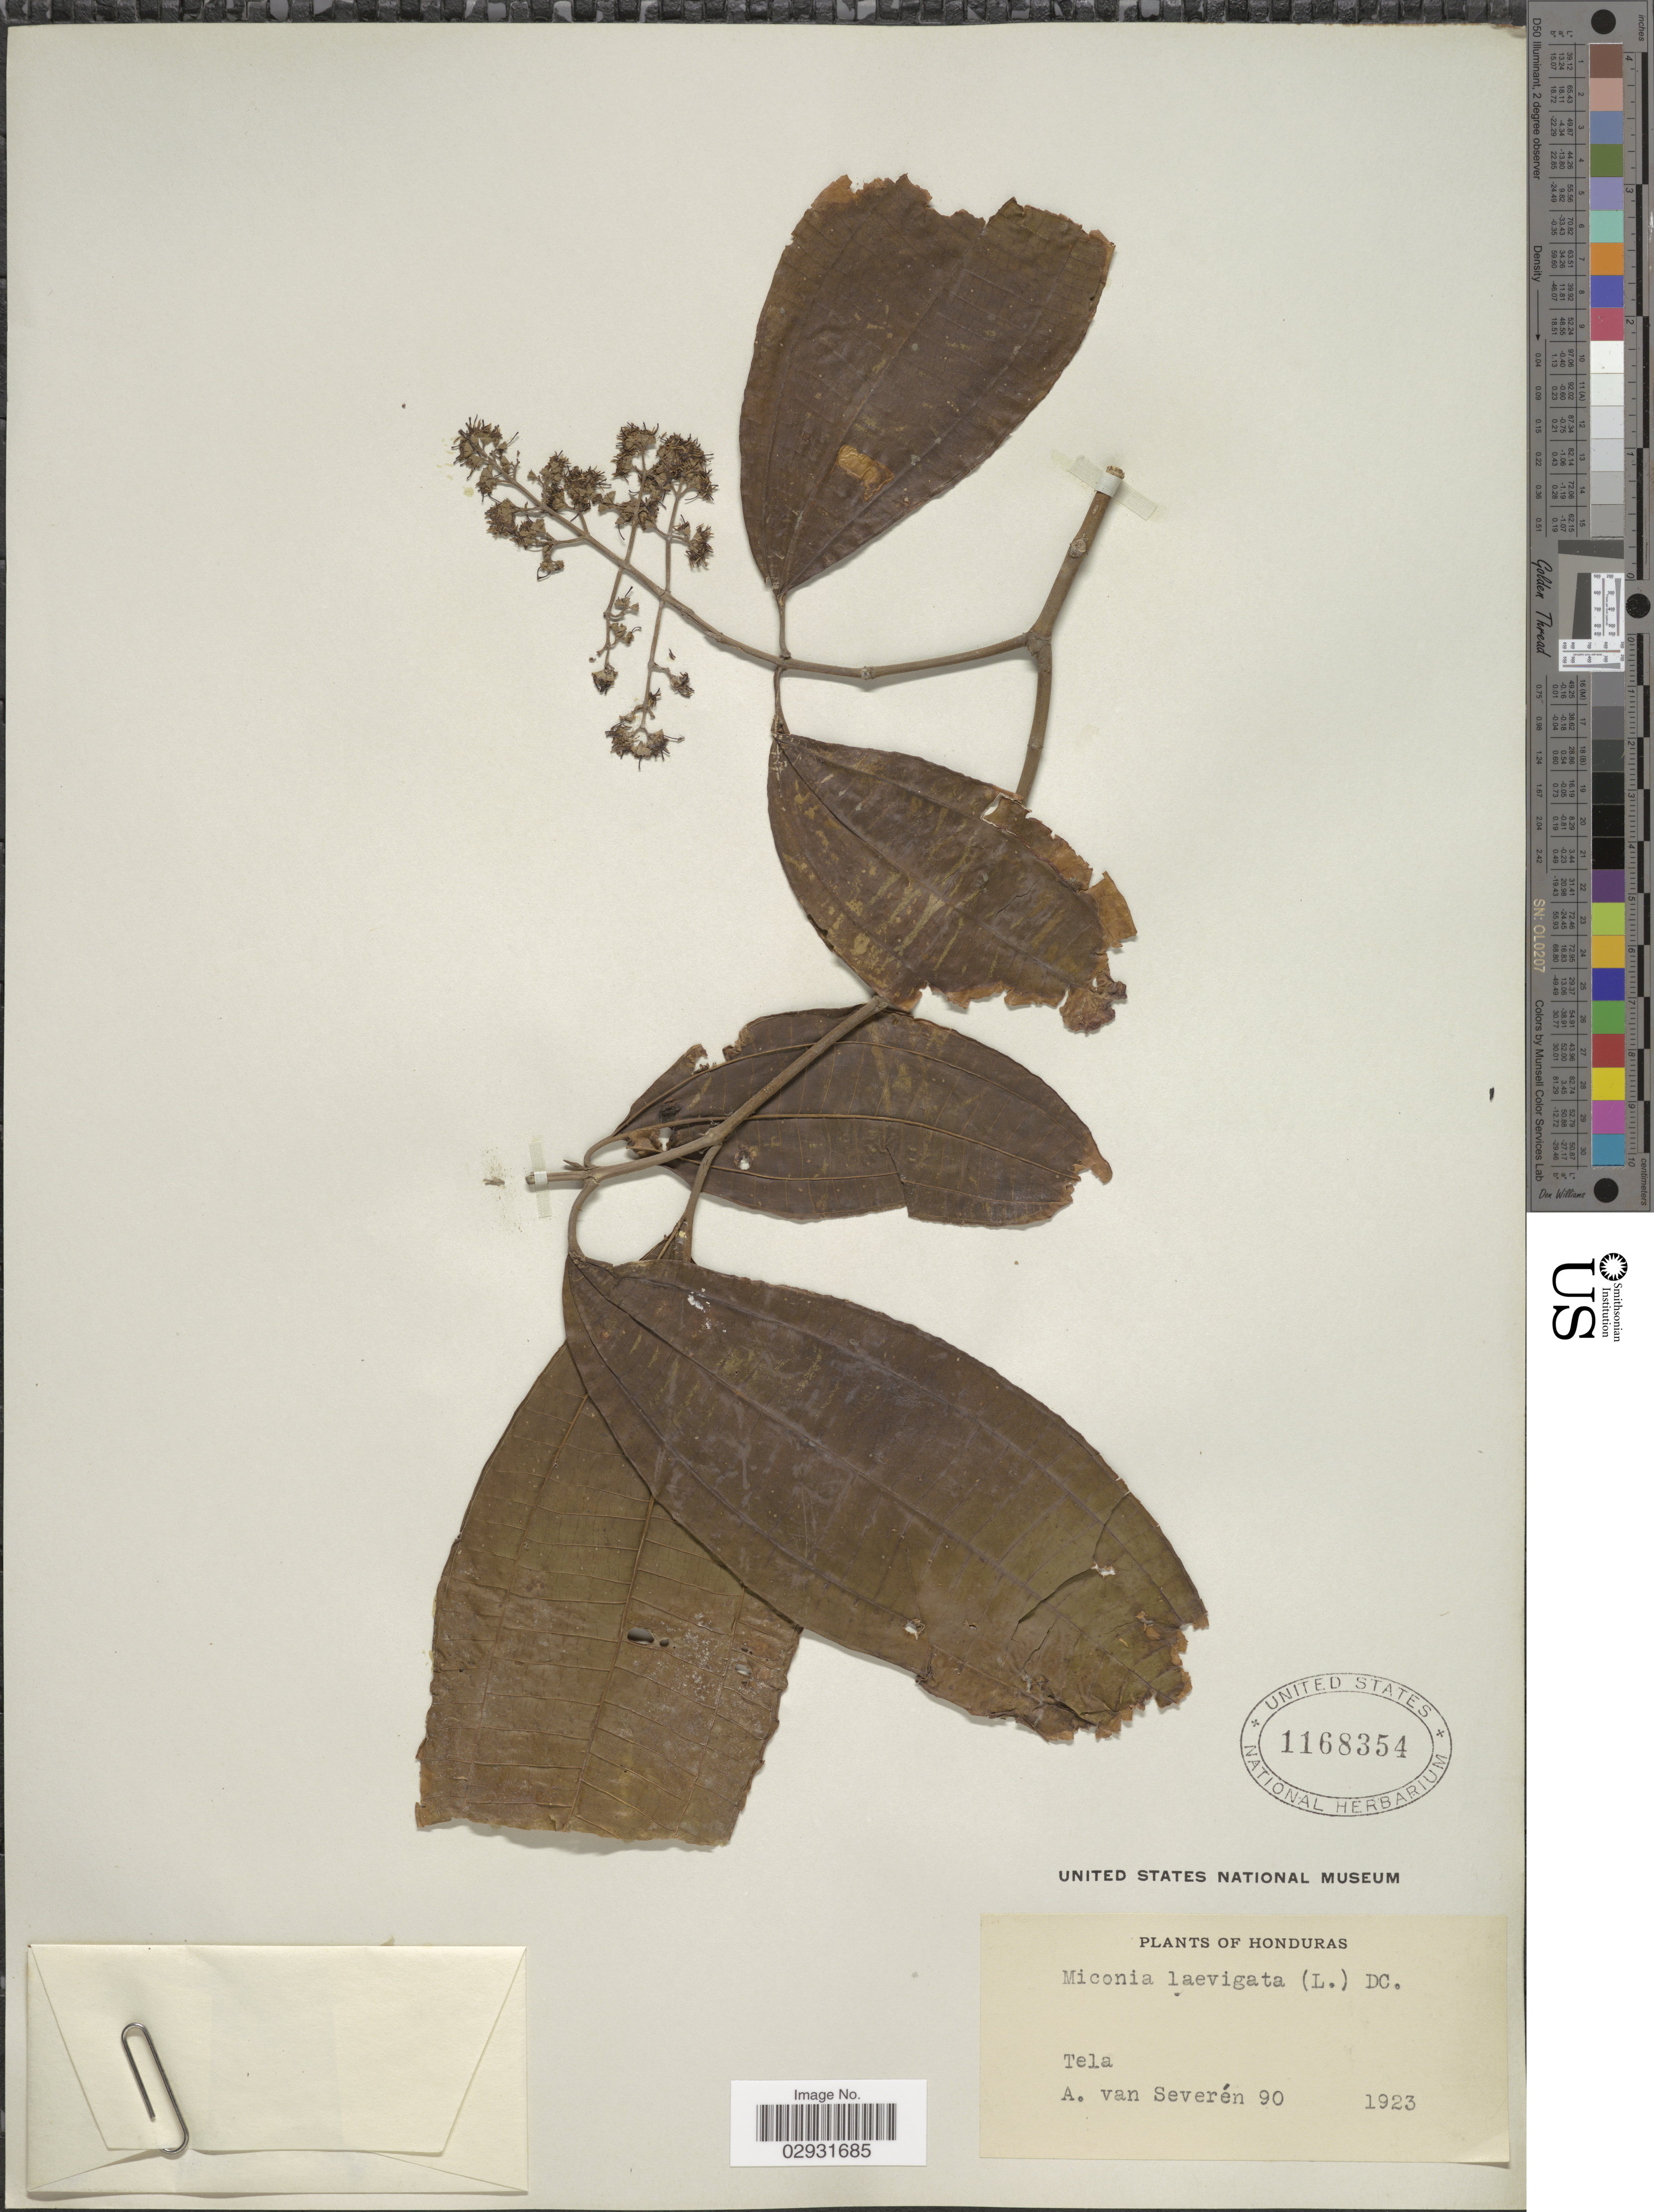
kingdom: Plantae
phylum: Tracheophyta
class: Magnoliopsida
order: Myrtales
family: Melastomataceae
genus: Miconia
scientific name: Miconia affinis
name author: DC.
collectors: A. Van Severen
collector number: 90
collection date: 1923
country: Honduras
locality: Tela.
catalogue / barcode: US 1168354